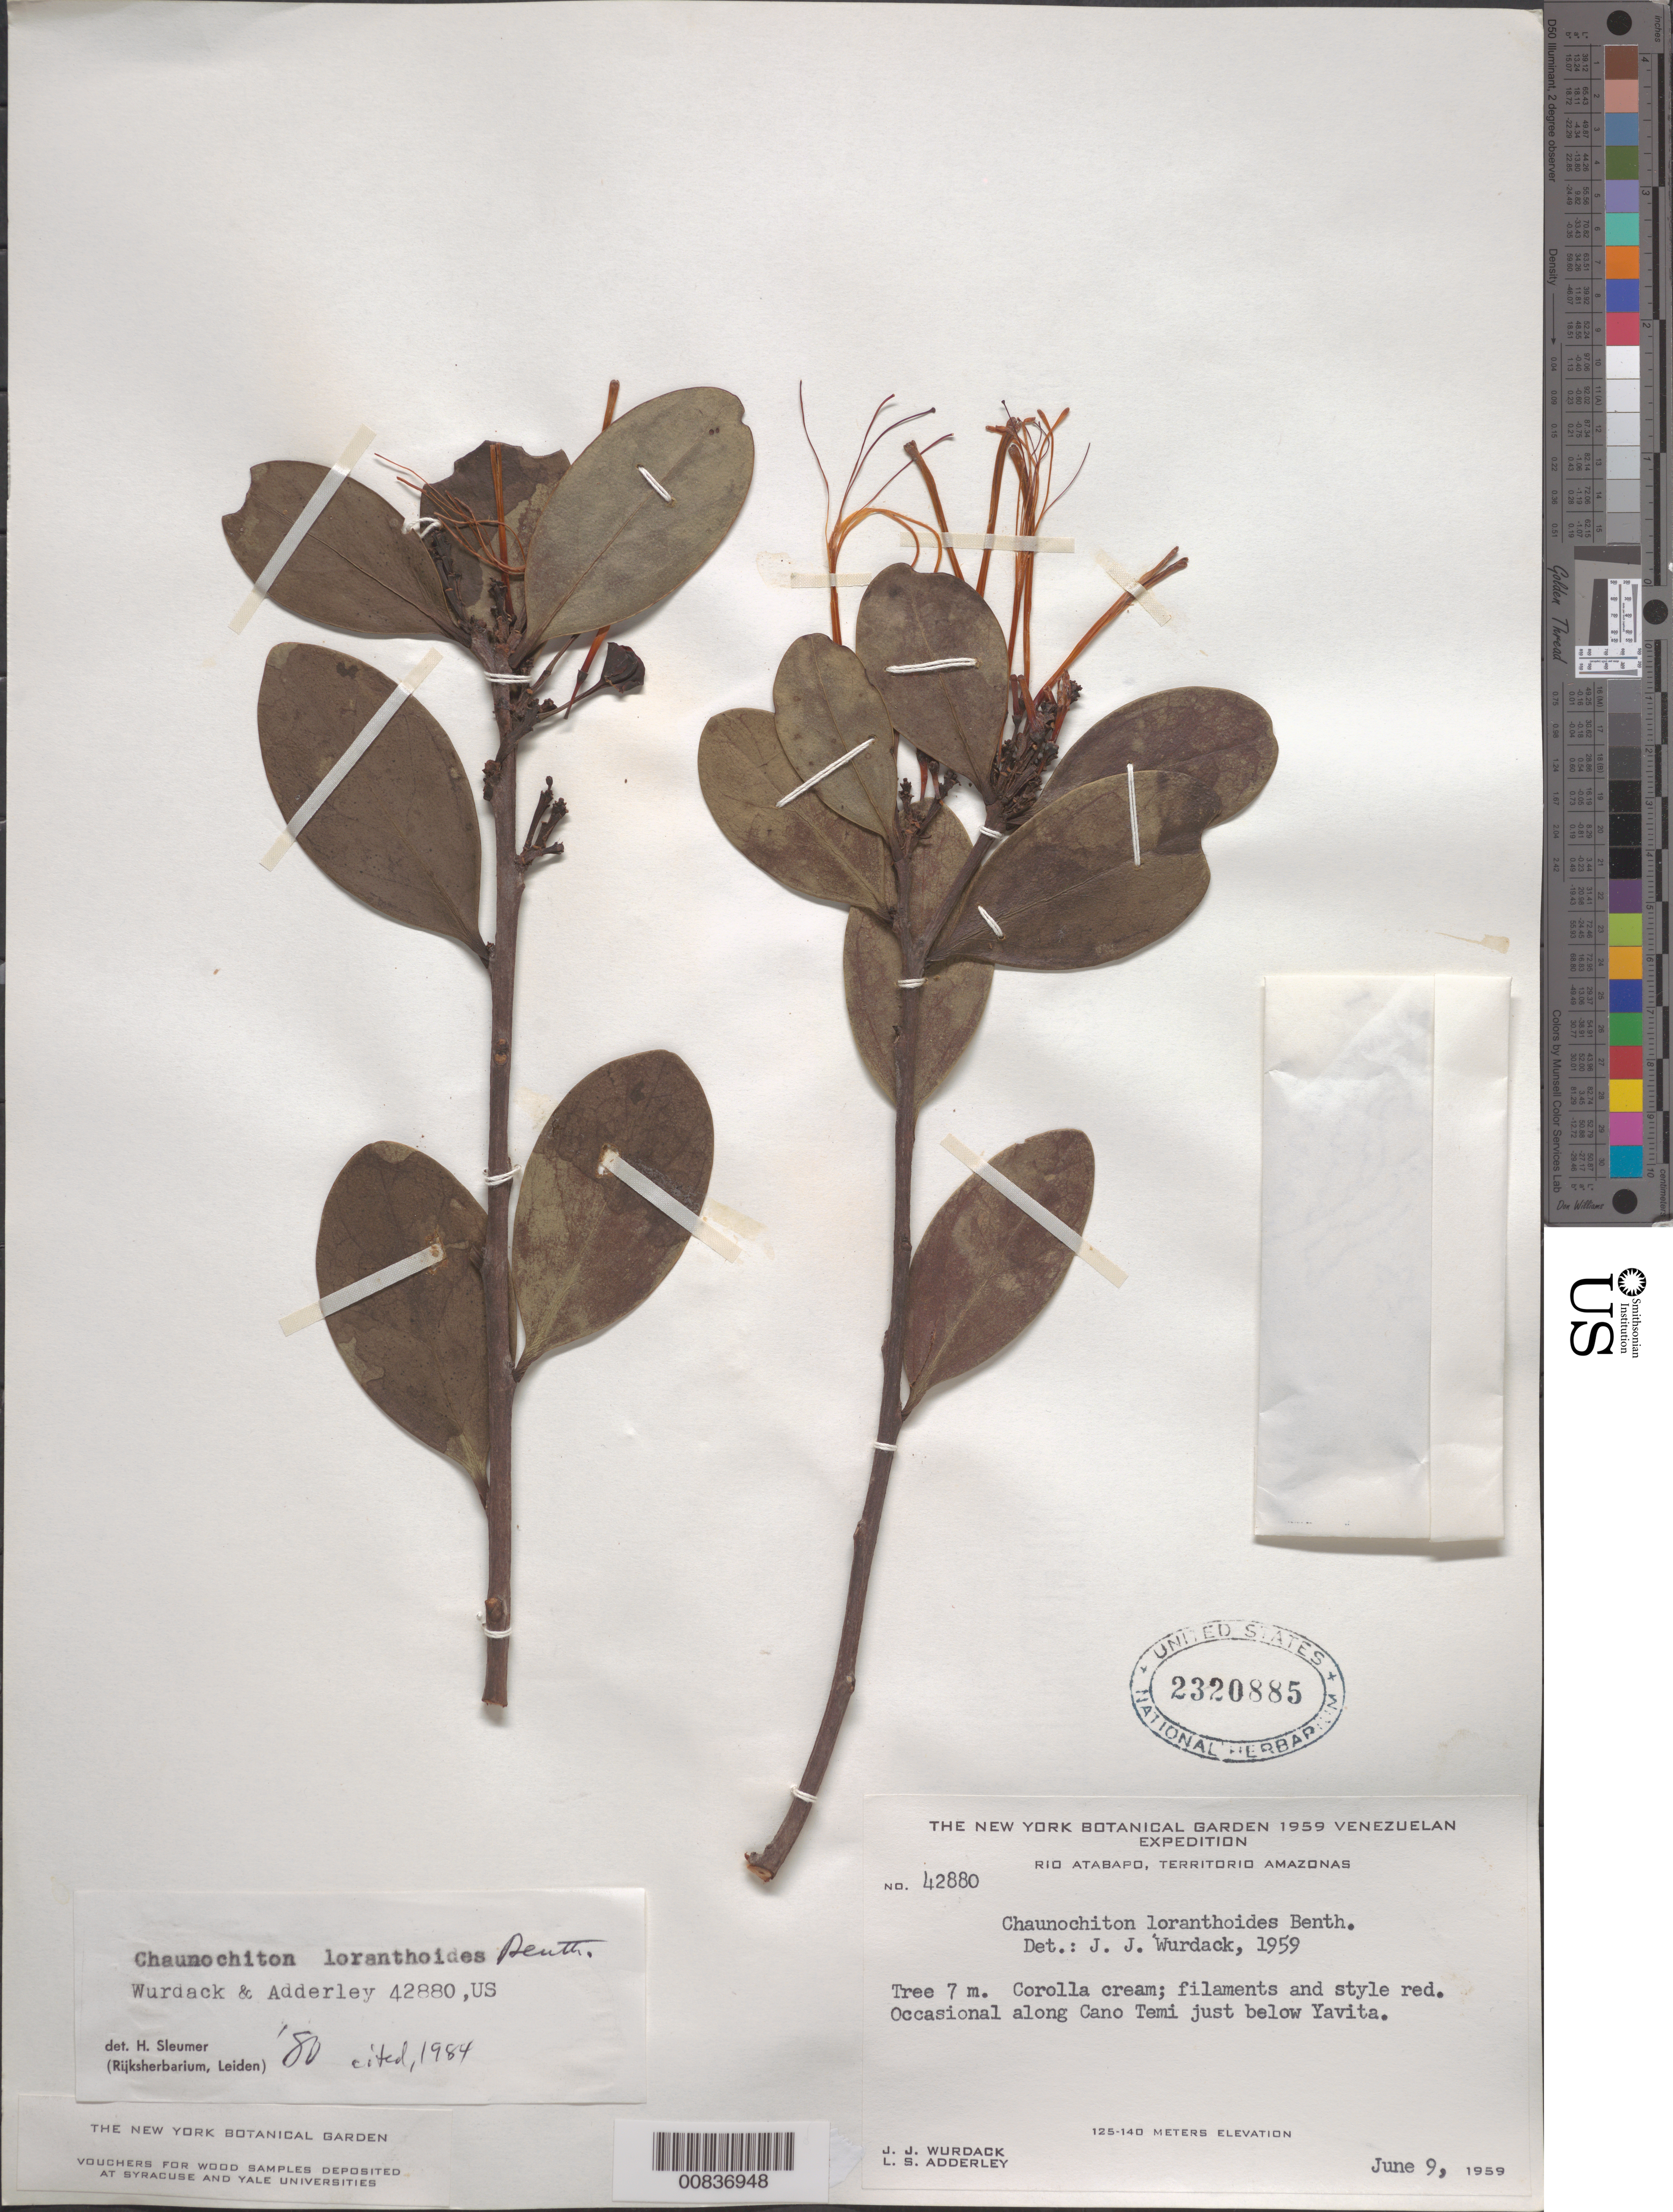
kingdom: Plantae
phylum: Tracheophyta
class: Magnoliopsida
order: Santalales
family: Aptandraceae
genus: Chaunochiton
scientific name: Chaunochiton loranthoides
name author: Benth.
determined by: Sleumer, H. O.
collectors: J. J. Wurdack & L. S. Adderley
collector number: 42880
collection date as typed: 9-Jun-59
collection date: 1959-06-09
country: Venezuela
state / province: Amazonas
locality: Caño Temi, just below Yavita, Río Atabapo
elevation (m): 125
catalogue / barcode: US 2320885